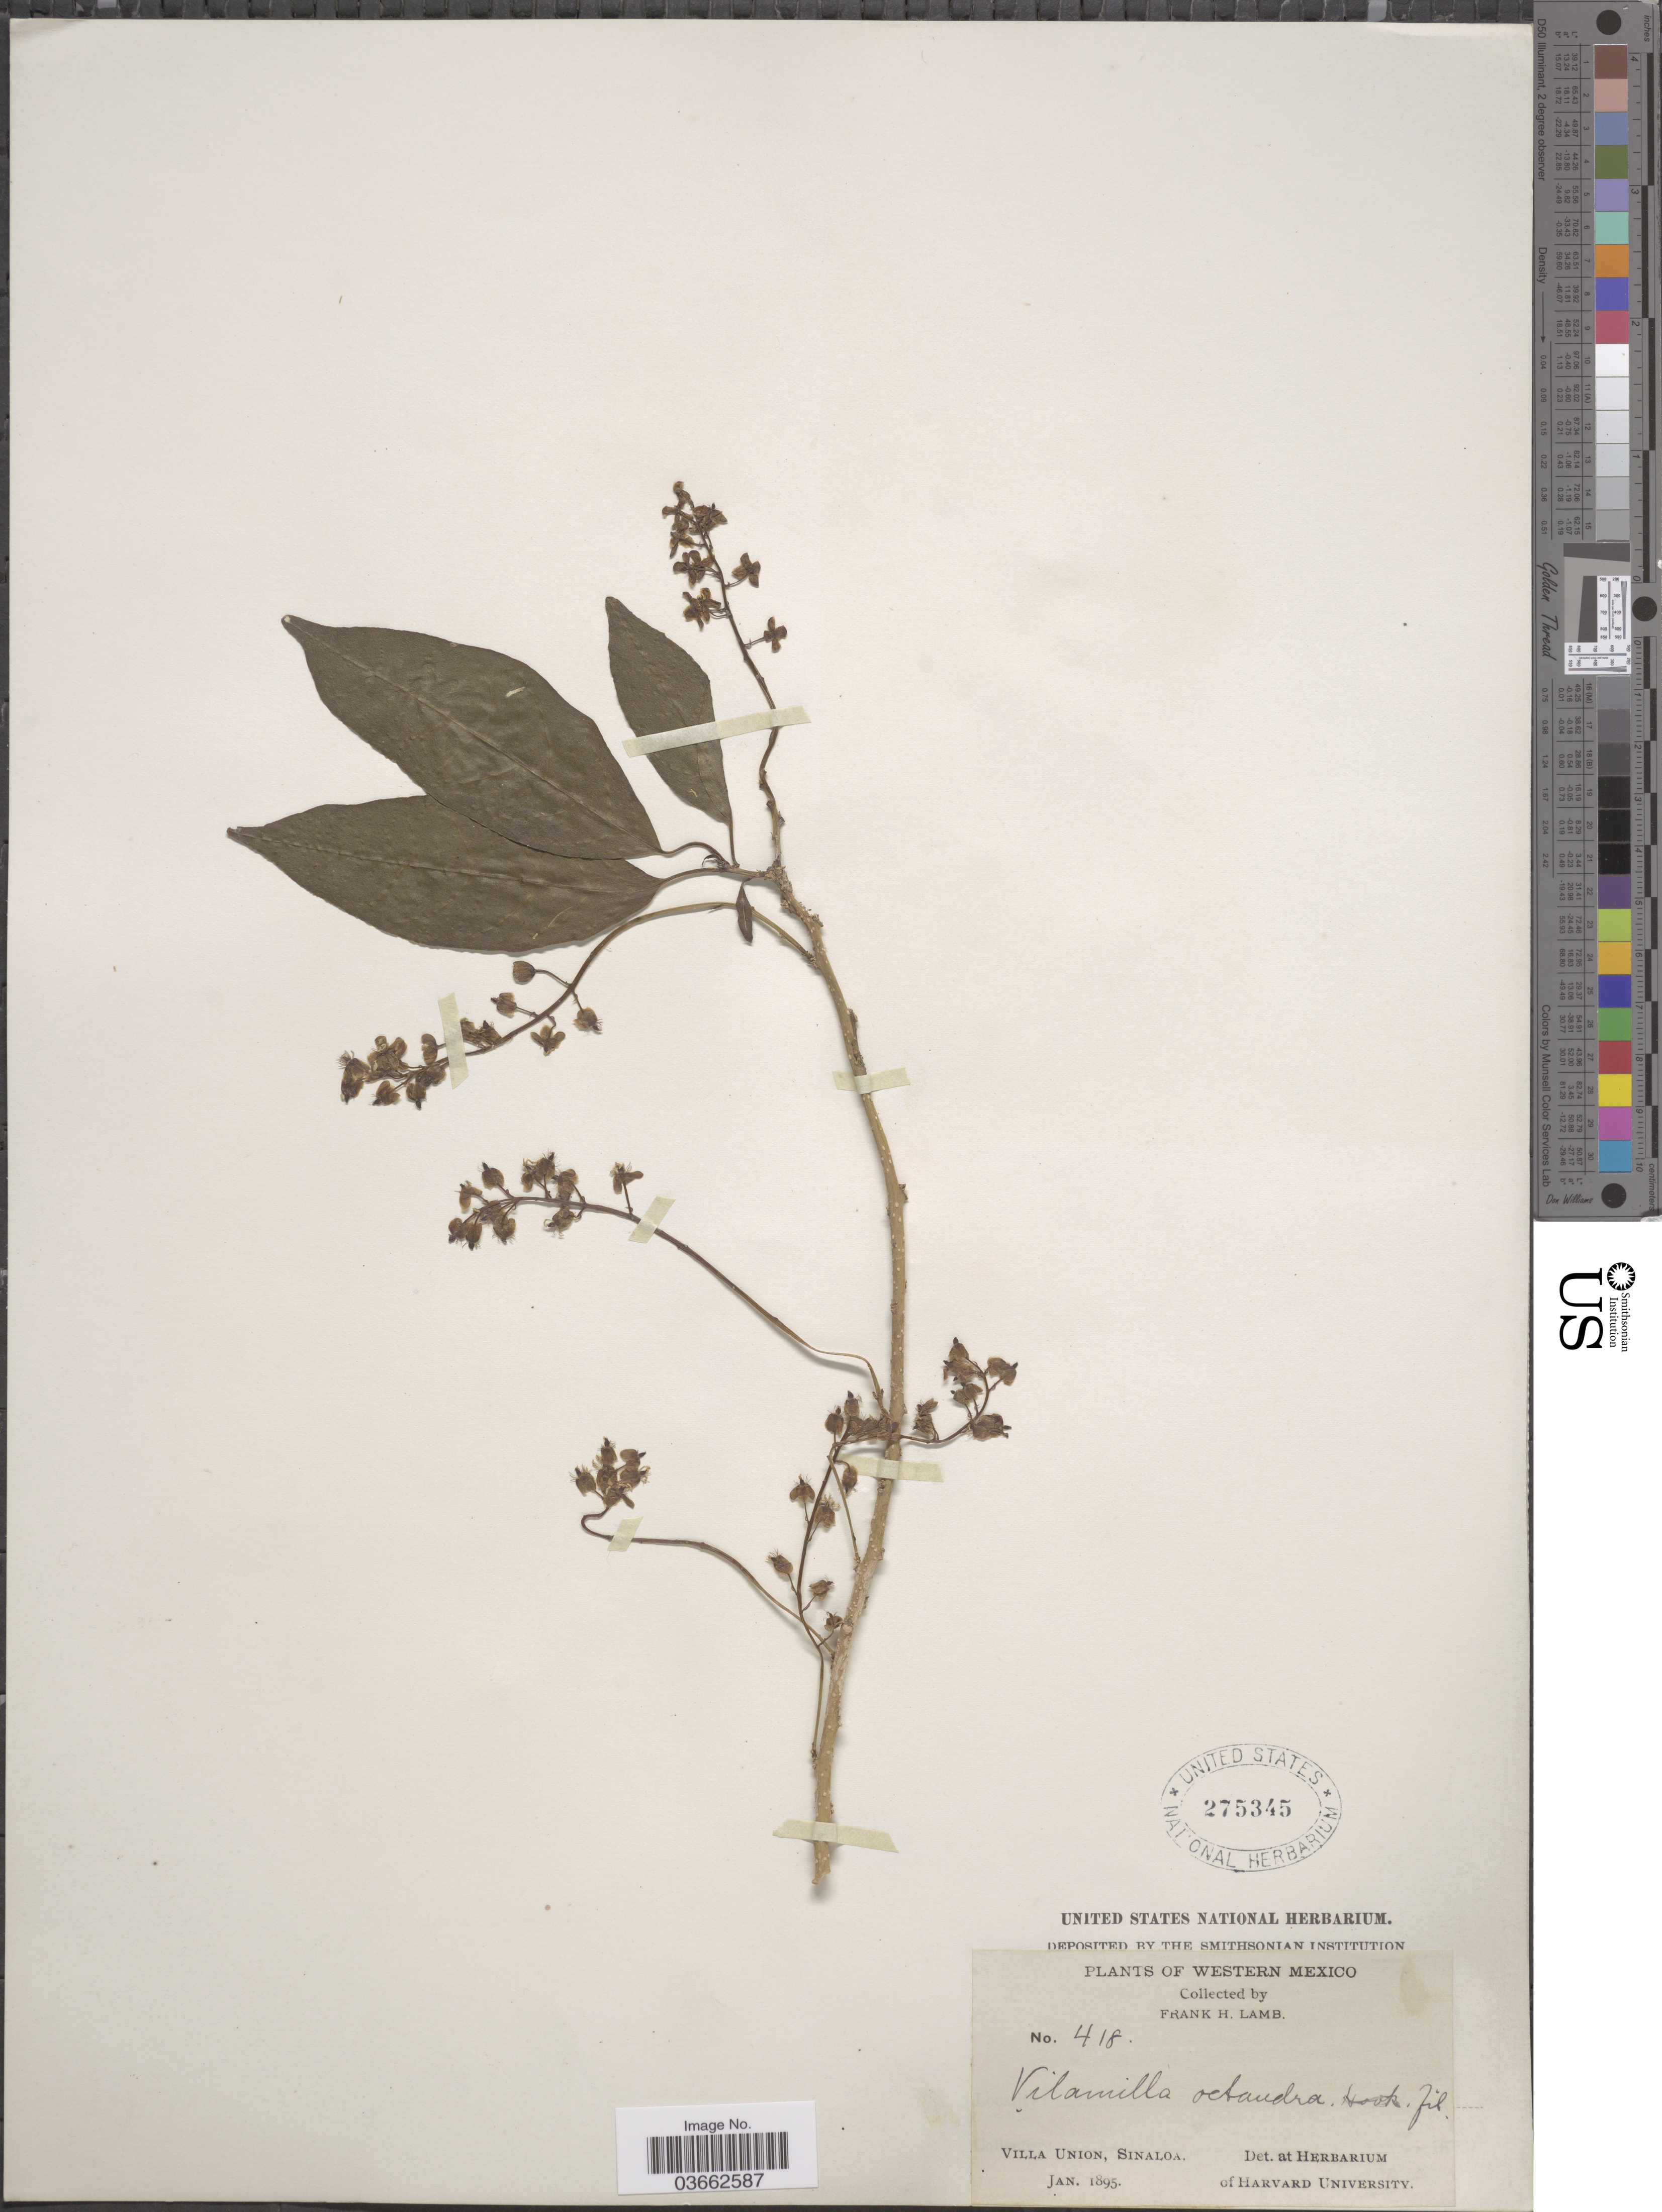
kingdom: Plantae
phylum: Tracheophyta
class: Magnoliopsida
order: Caryophyllales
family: Phytolaccaceae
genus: Trichostigma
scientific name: Trichostigma octandrum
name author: (L.) H. Walter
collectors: F. H. Lamb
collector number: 418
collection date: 1895-01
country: Mexico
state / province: Sinaloa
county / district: Mazatlán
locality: Villa Unión.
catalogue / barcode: US 275345